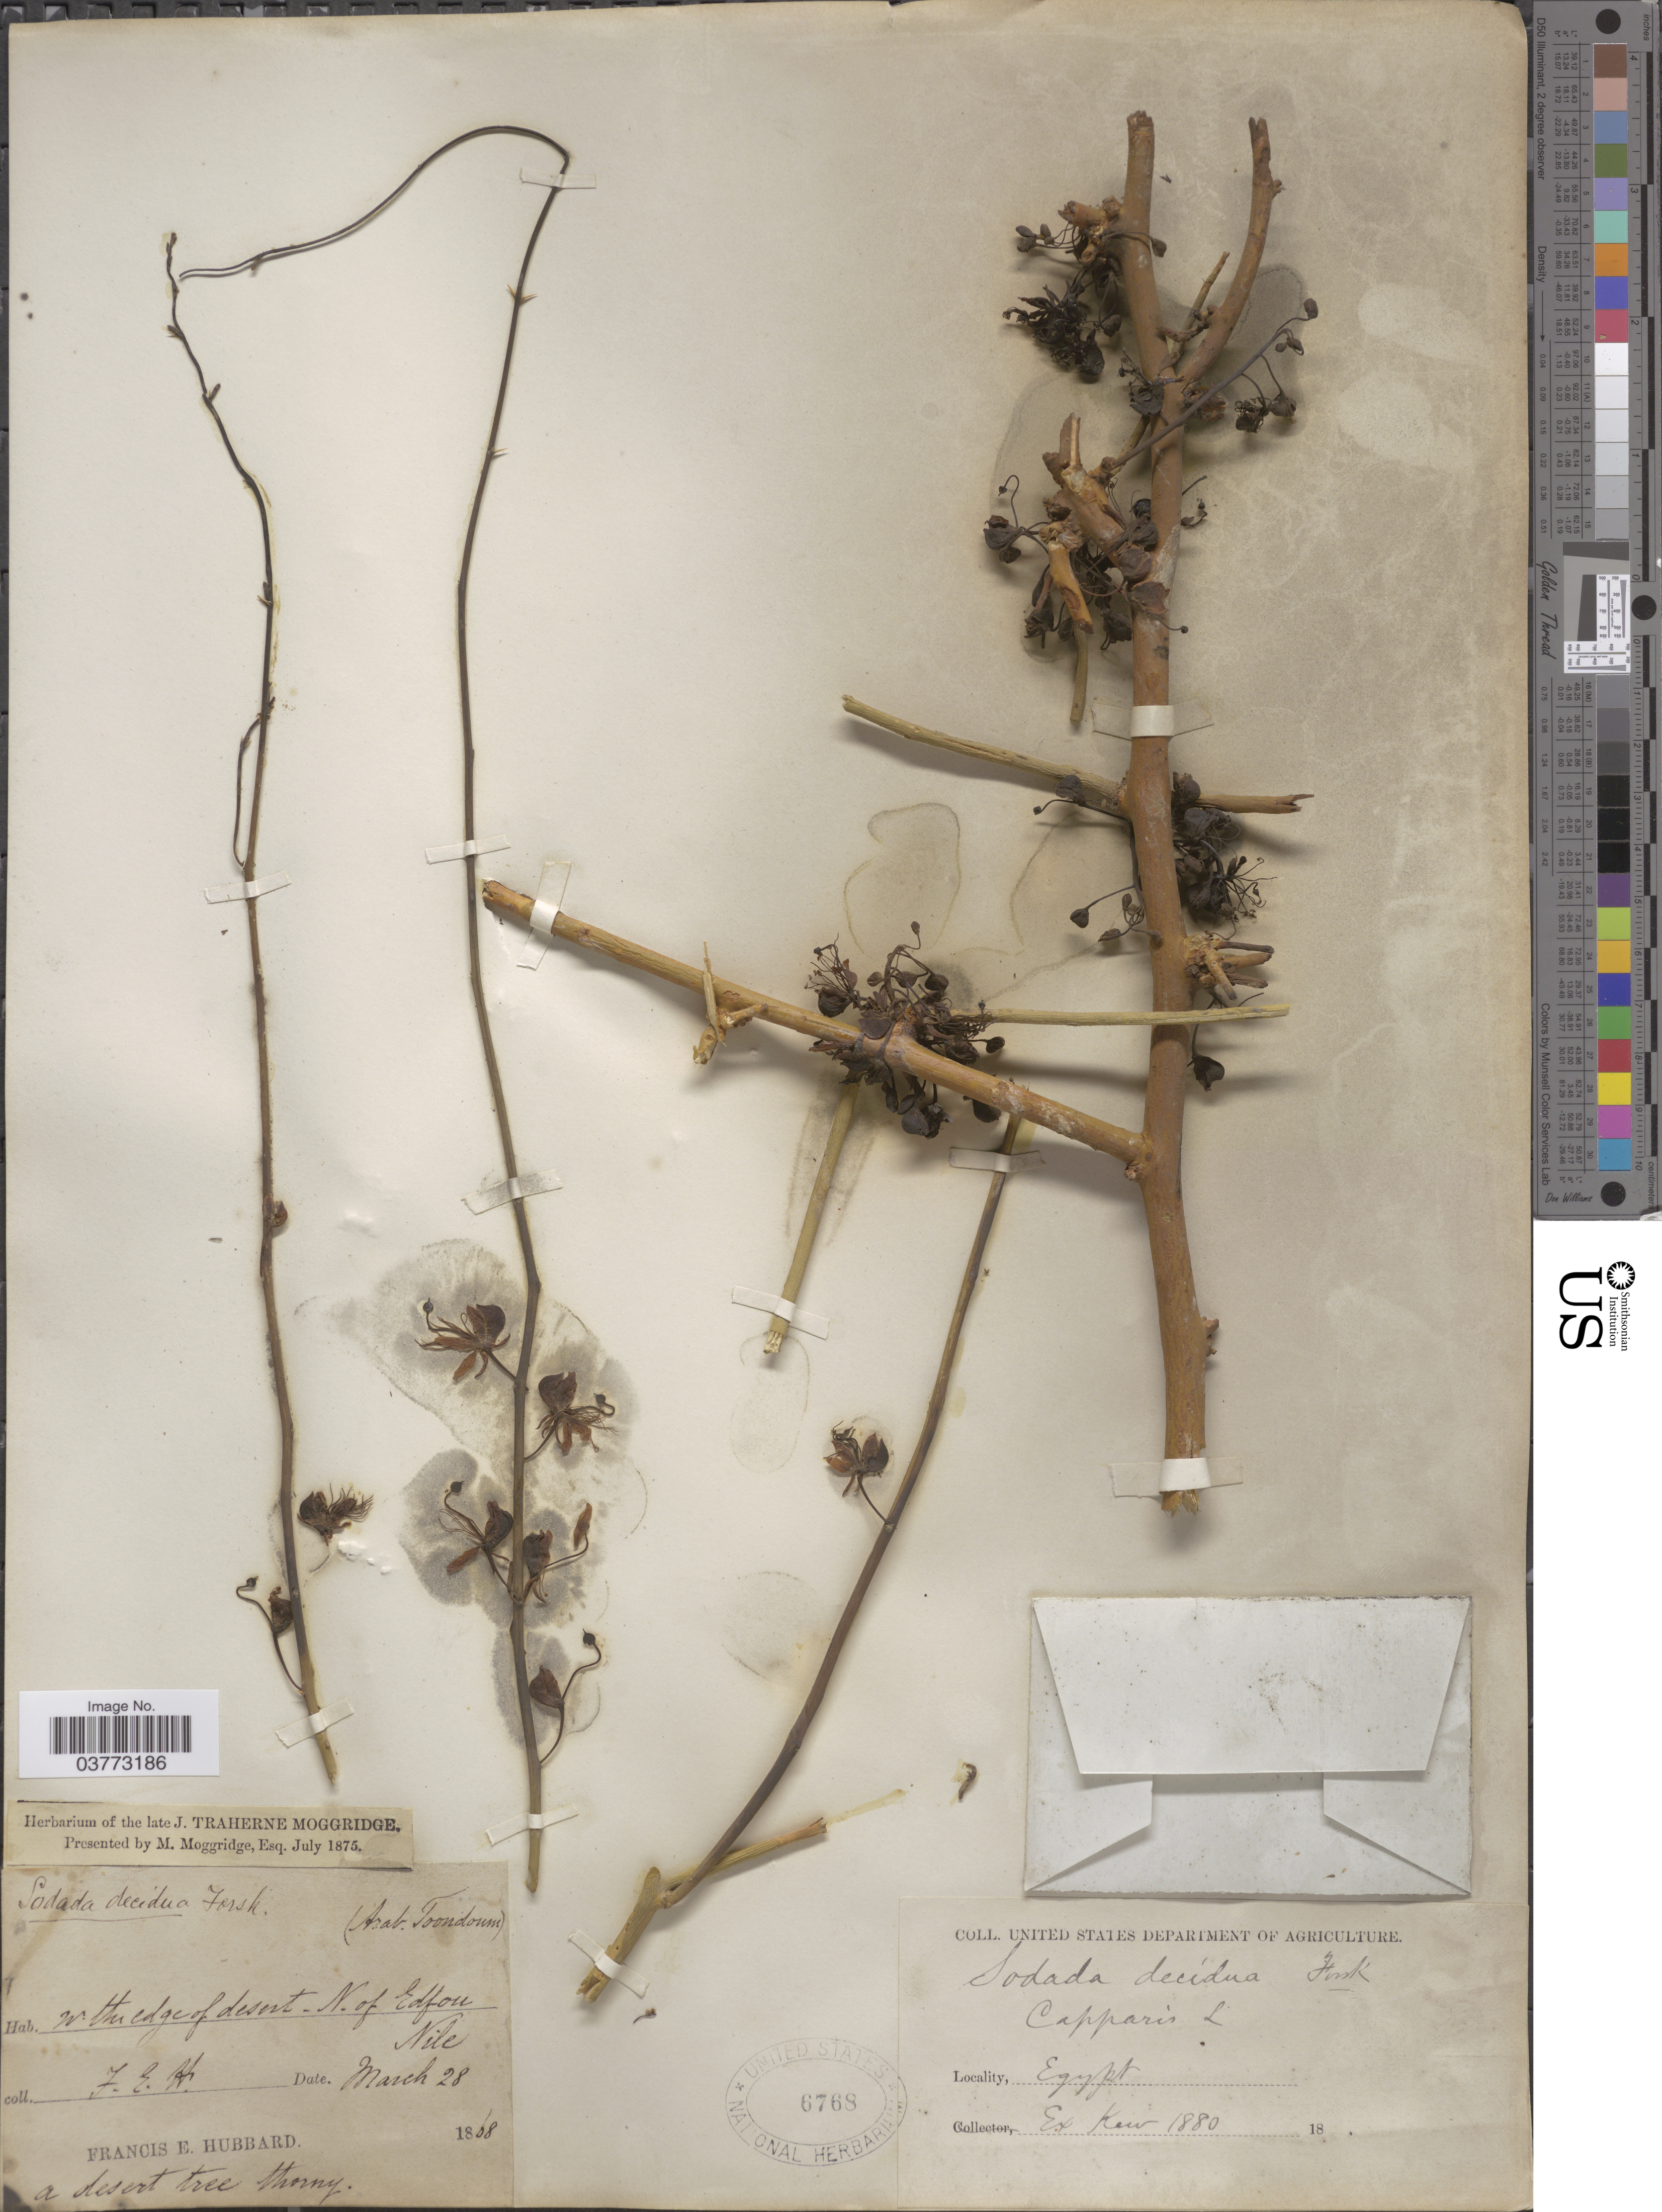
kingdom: Plantae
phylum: Tracheophyta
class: Magnoliopsida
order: Brassicales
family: Capparaceae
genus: Capparis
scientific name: Capparis decidua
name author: (Forssk.) Edgew.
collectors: F. E. Hubbard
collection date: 1868-03-28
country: Egypt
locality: W. the edge of desert. N. of Edfou Nile.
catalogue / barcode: US 6768